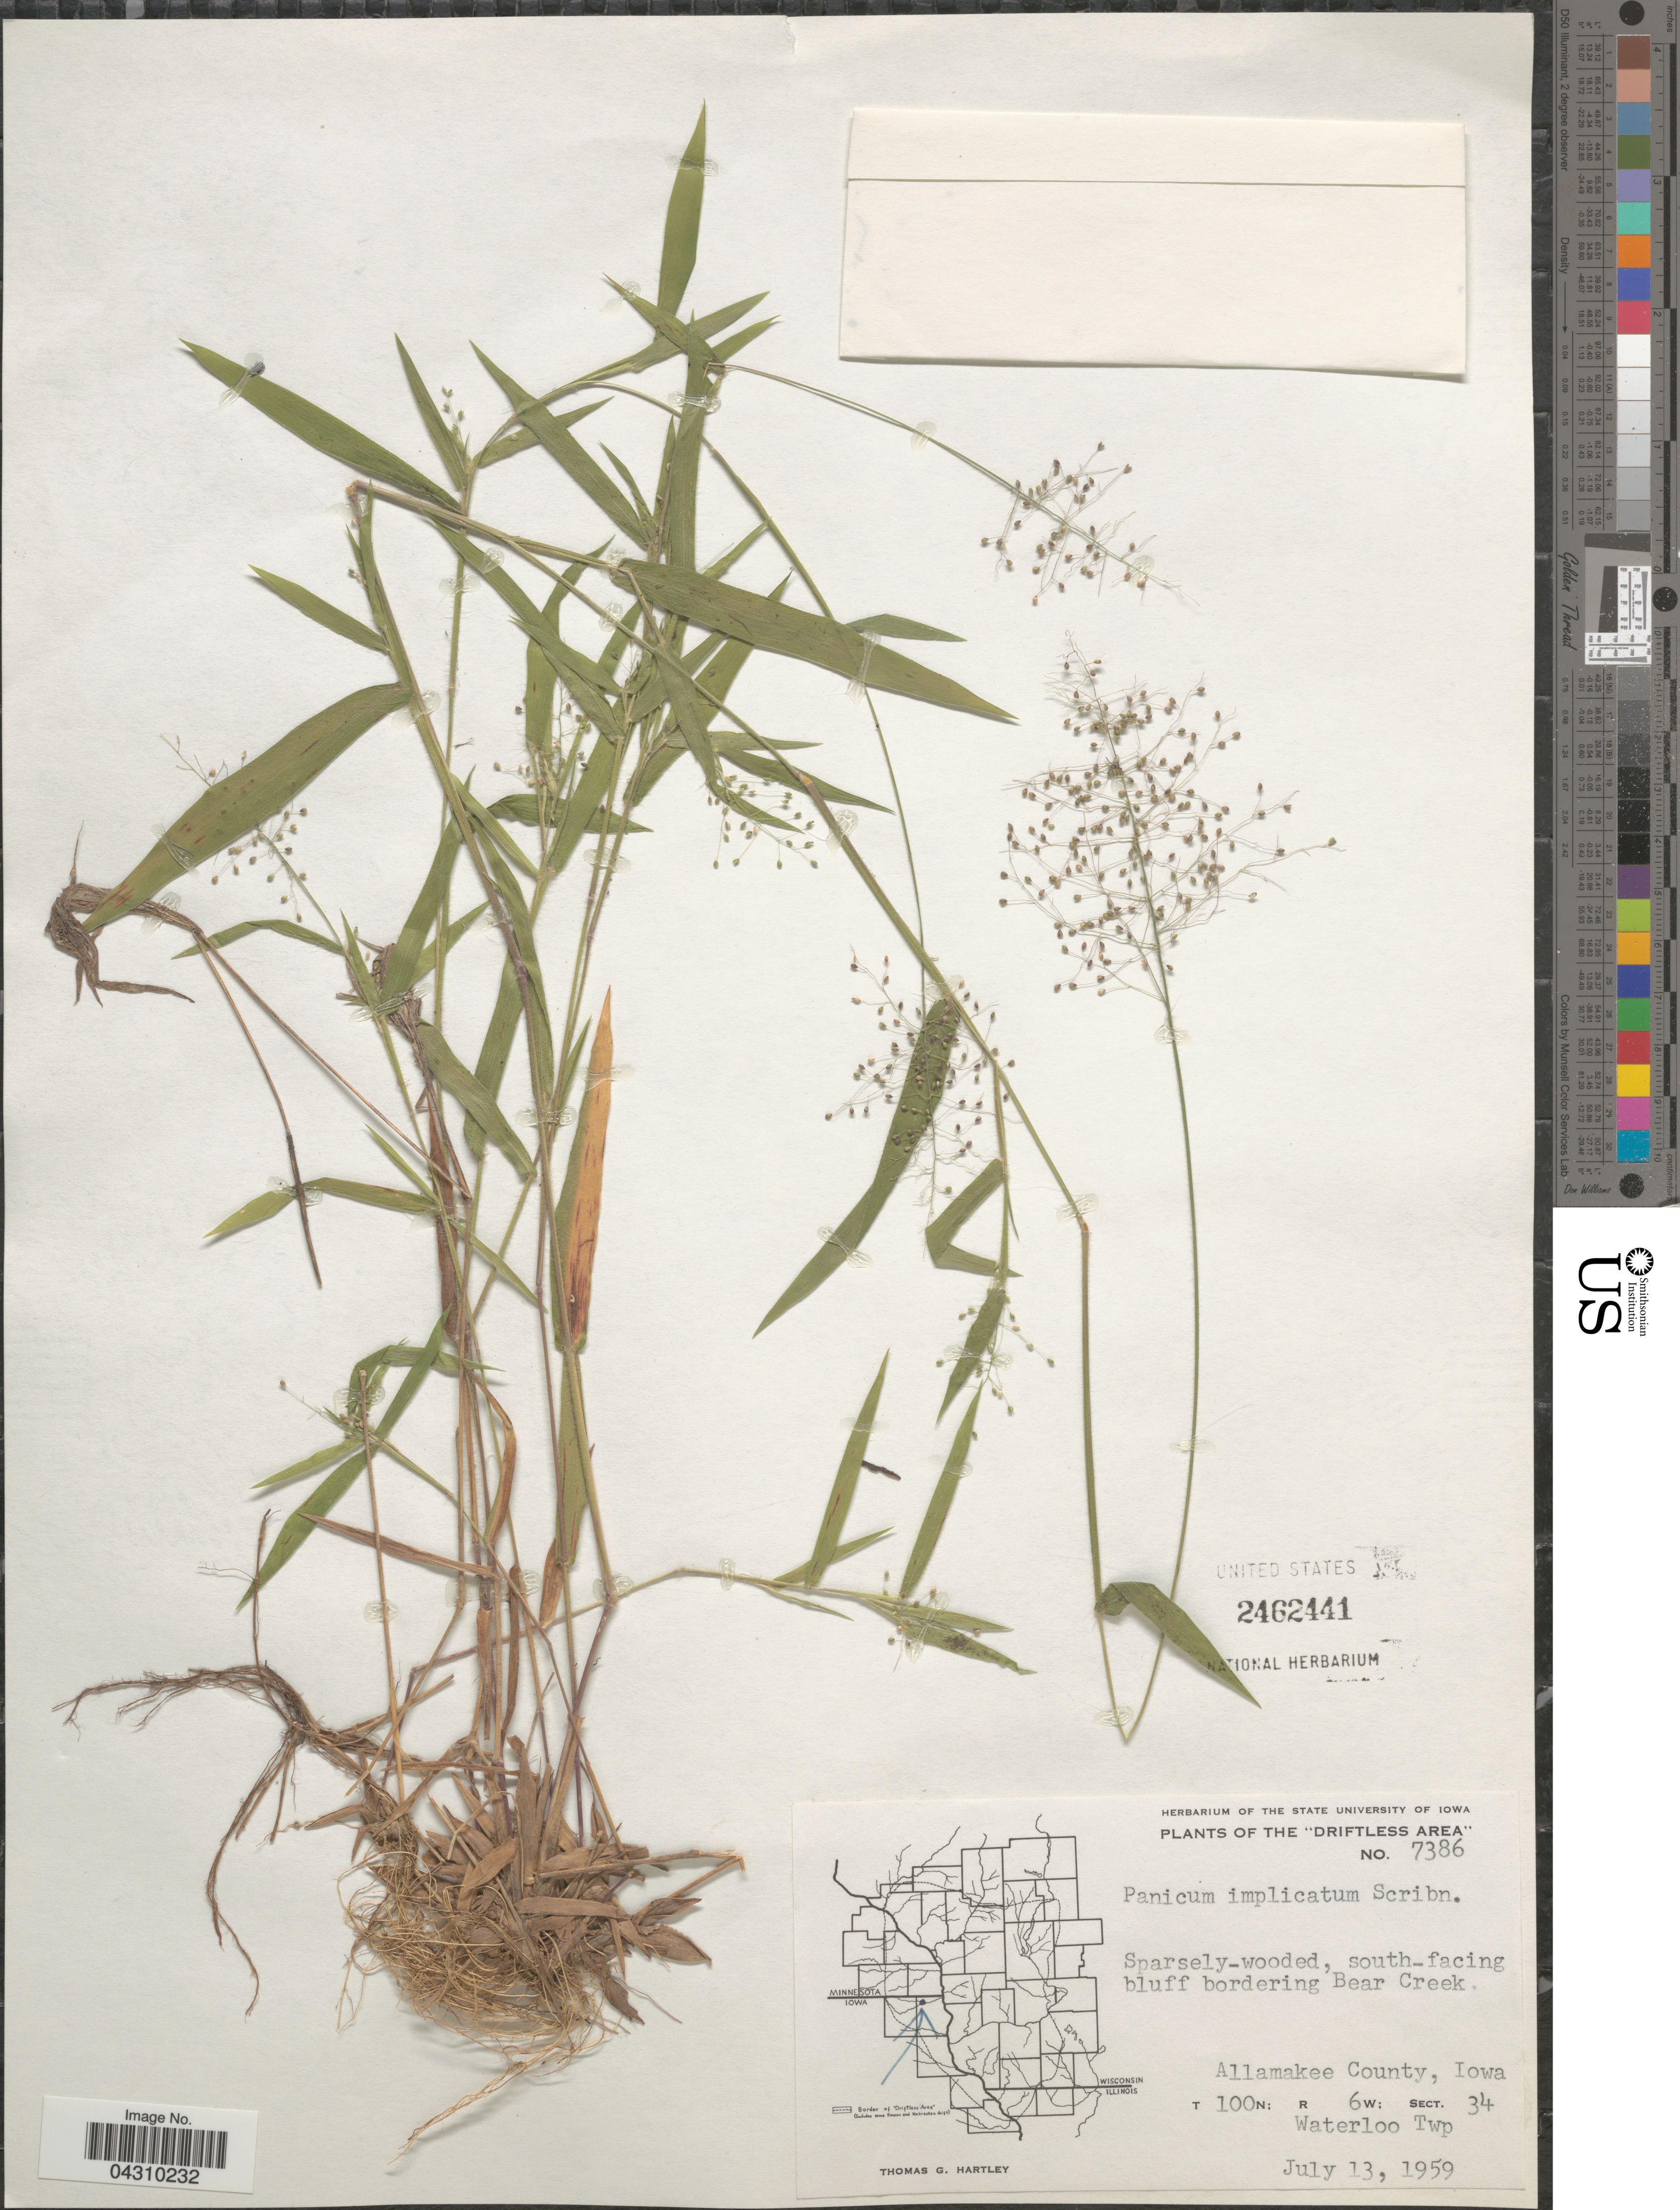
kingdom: Plantae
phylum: Tracheophyta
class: Liliopsida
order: Poales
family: Poaceae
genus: Dichanthelium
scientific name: Dichanthelium acuminatum var. acuminatum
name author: (Sw.) Gould & C.A. Clark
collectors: T. G. Hartley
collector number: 7386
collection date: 1959-07-13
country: United States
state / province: Iowa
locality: Driftless Area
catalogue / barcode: US 2462441